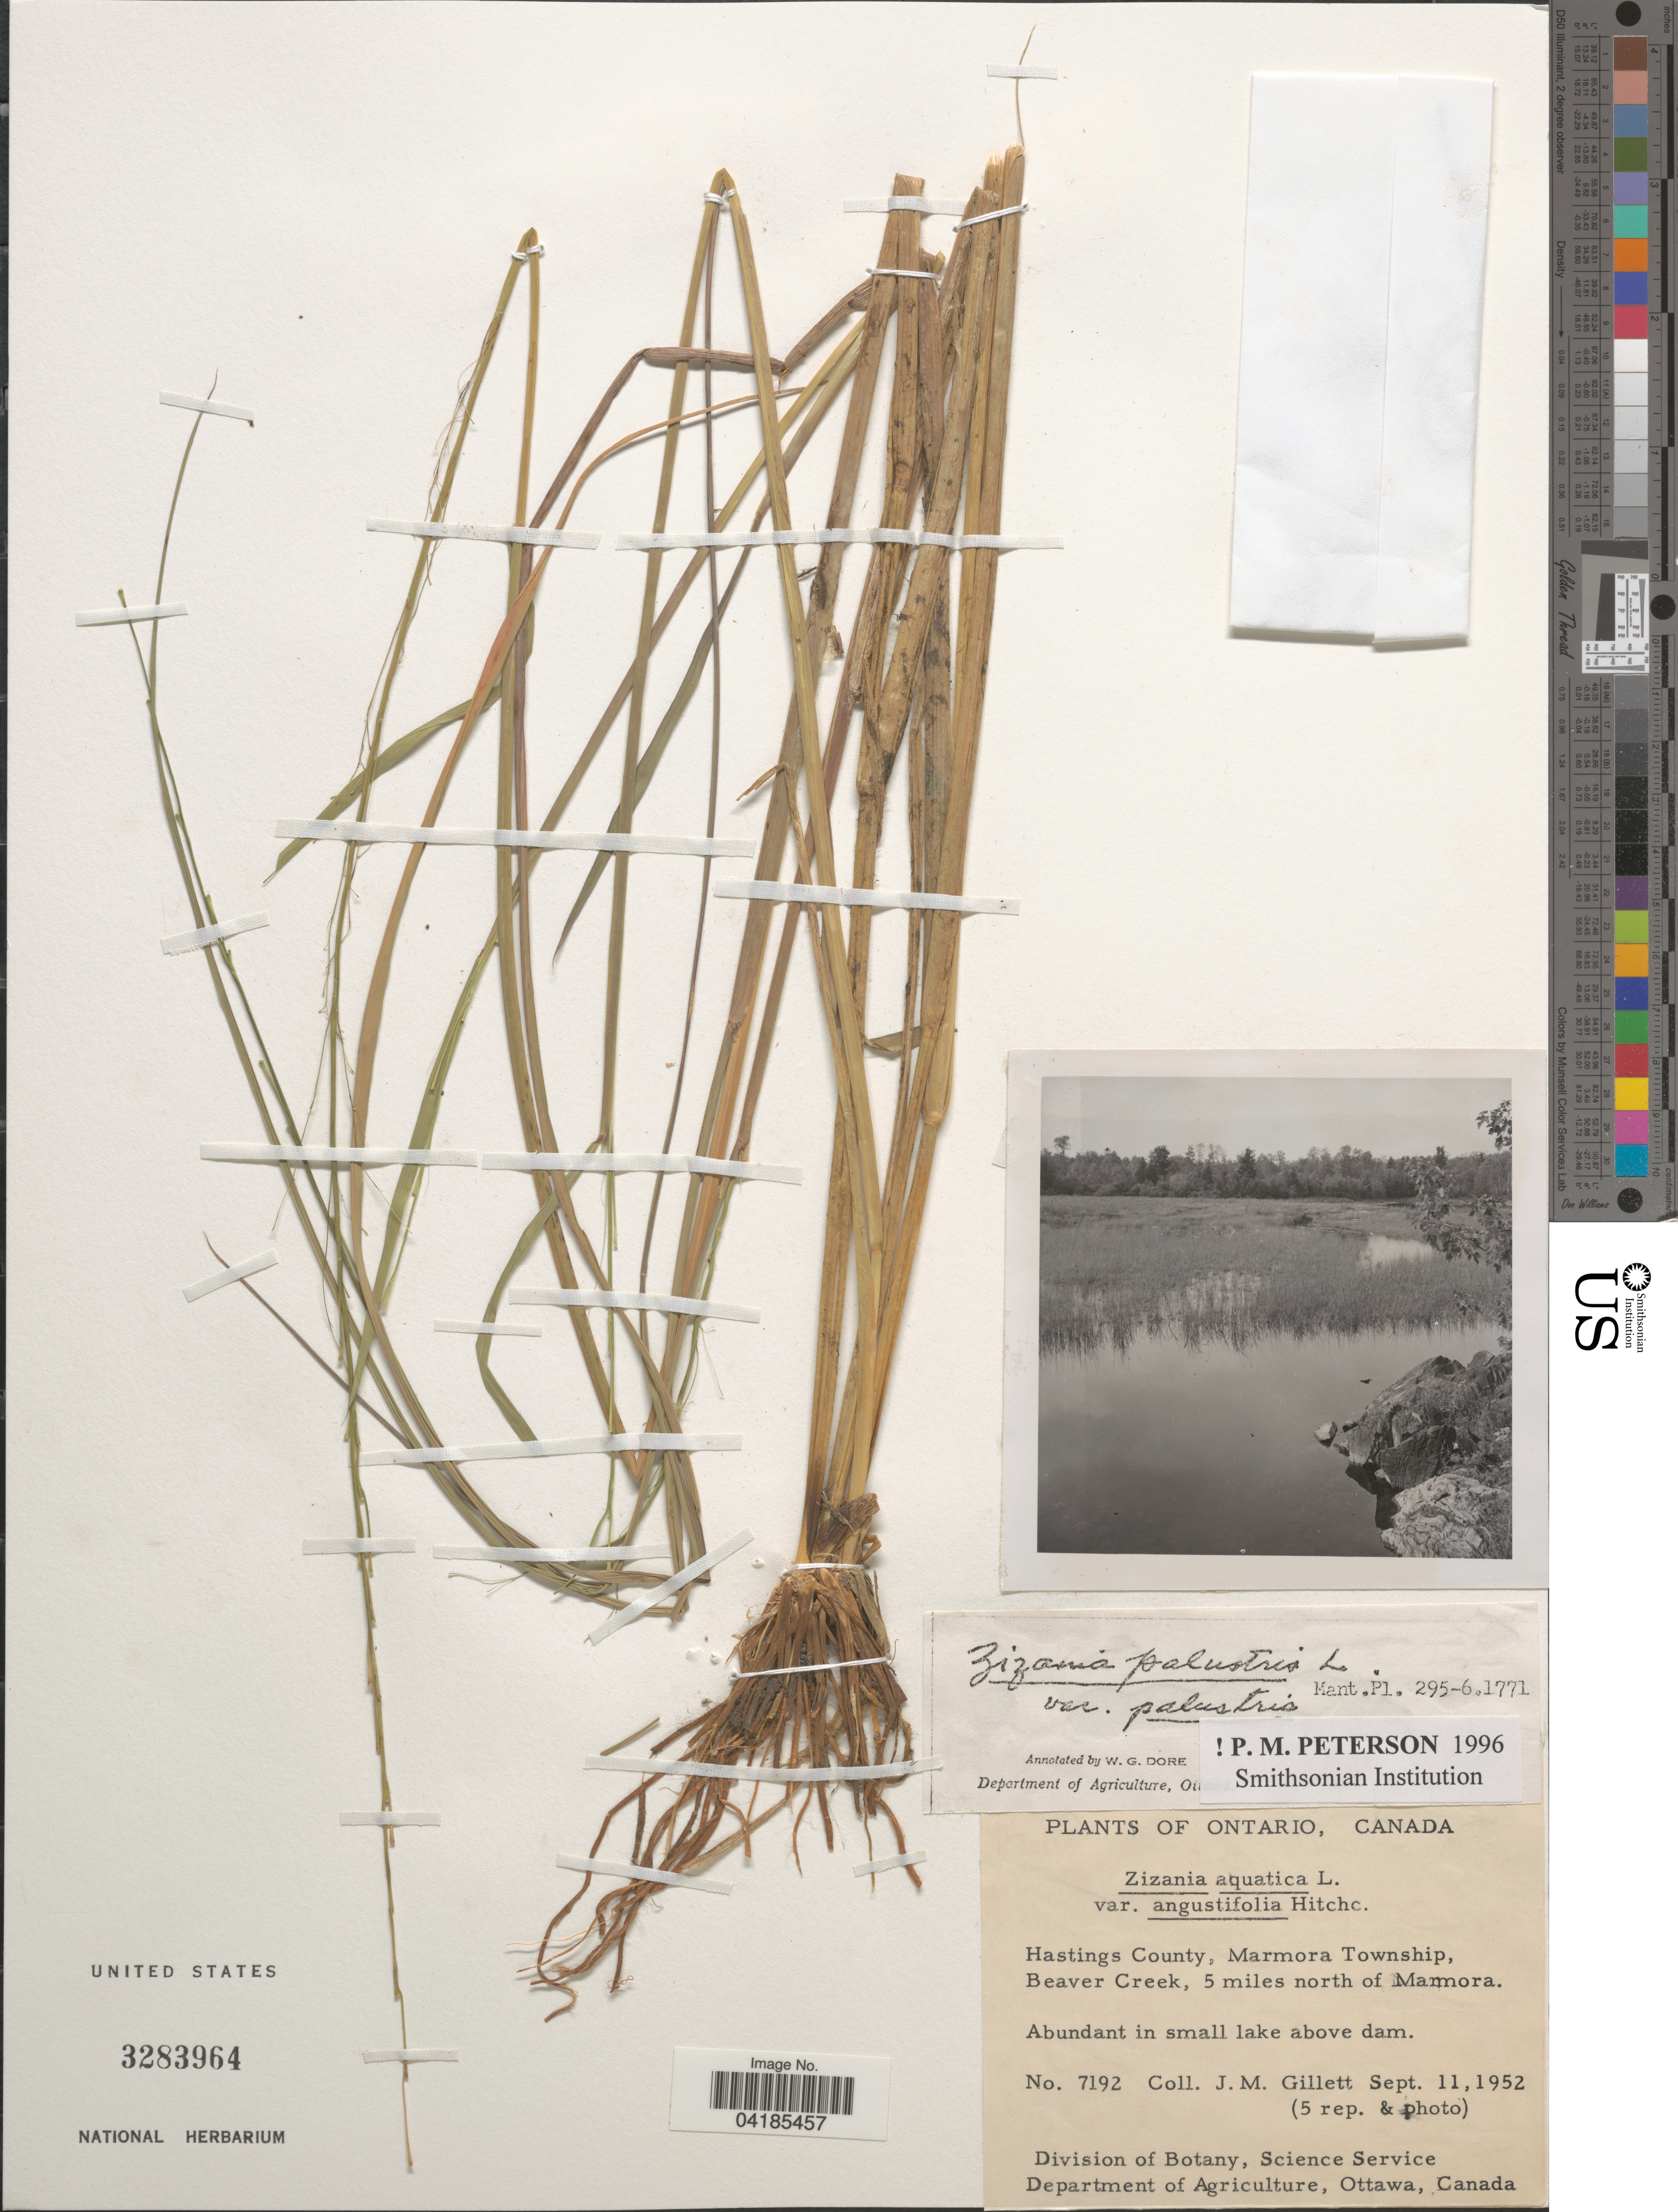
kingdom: Plantae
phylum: Tracheophyta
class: Liliopsida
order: Poales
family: Poaceae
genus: Zizania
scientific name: Zizania palustris var. palustris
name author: L.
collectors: J. M. Gillett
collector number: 7192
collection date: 1952-09-11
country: Canada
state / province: Ontario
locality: Hastings County, Marmora Township, Beaver Creek, 5 miles north of Mamora.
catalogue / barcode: US 3283964